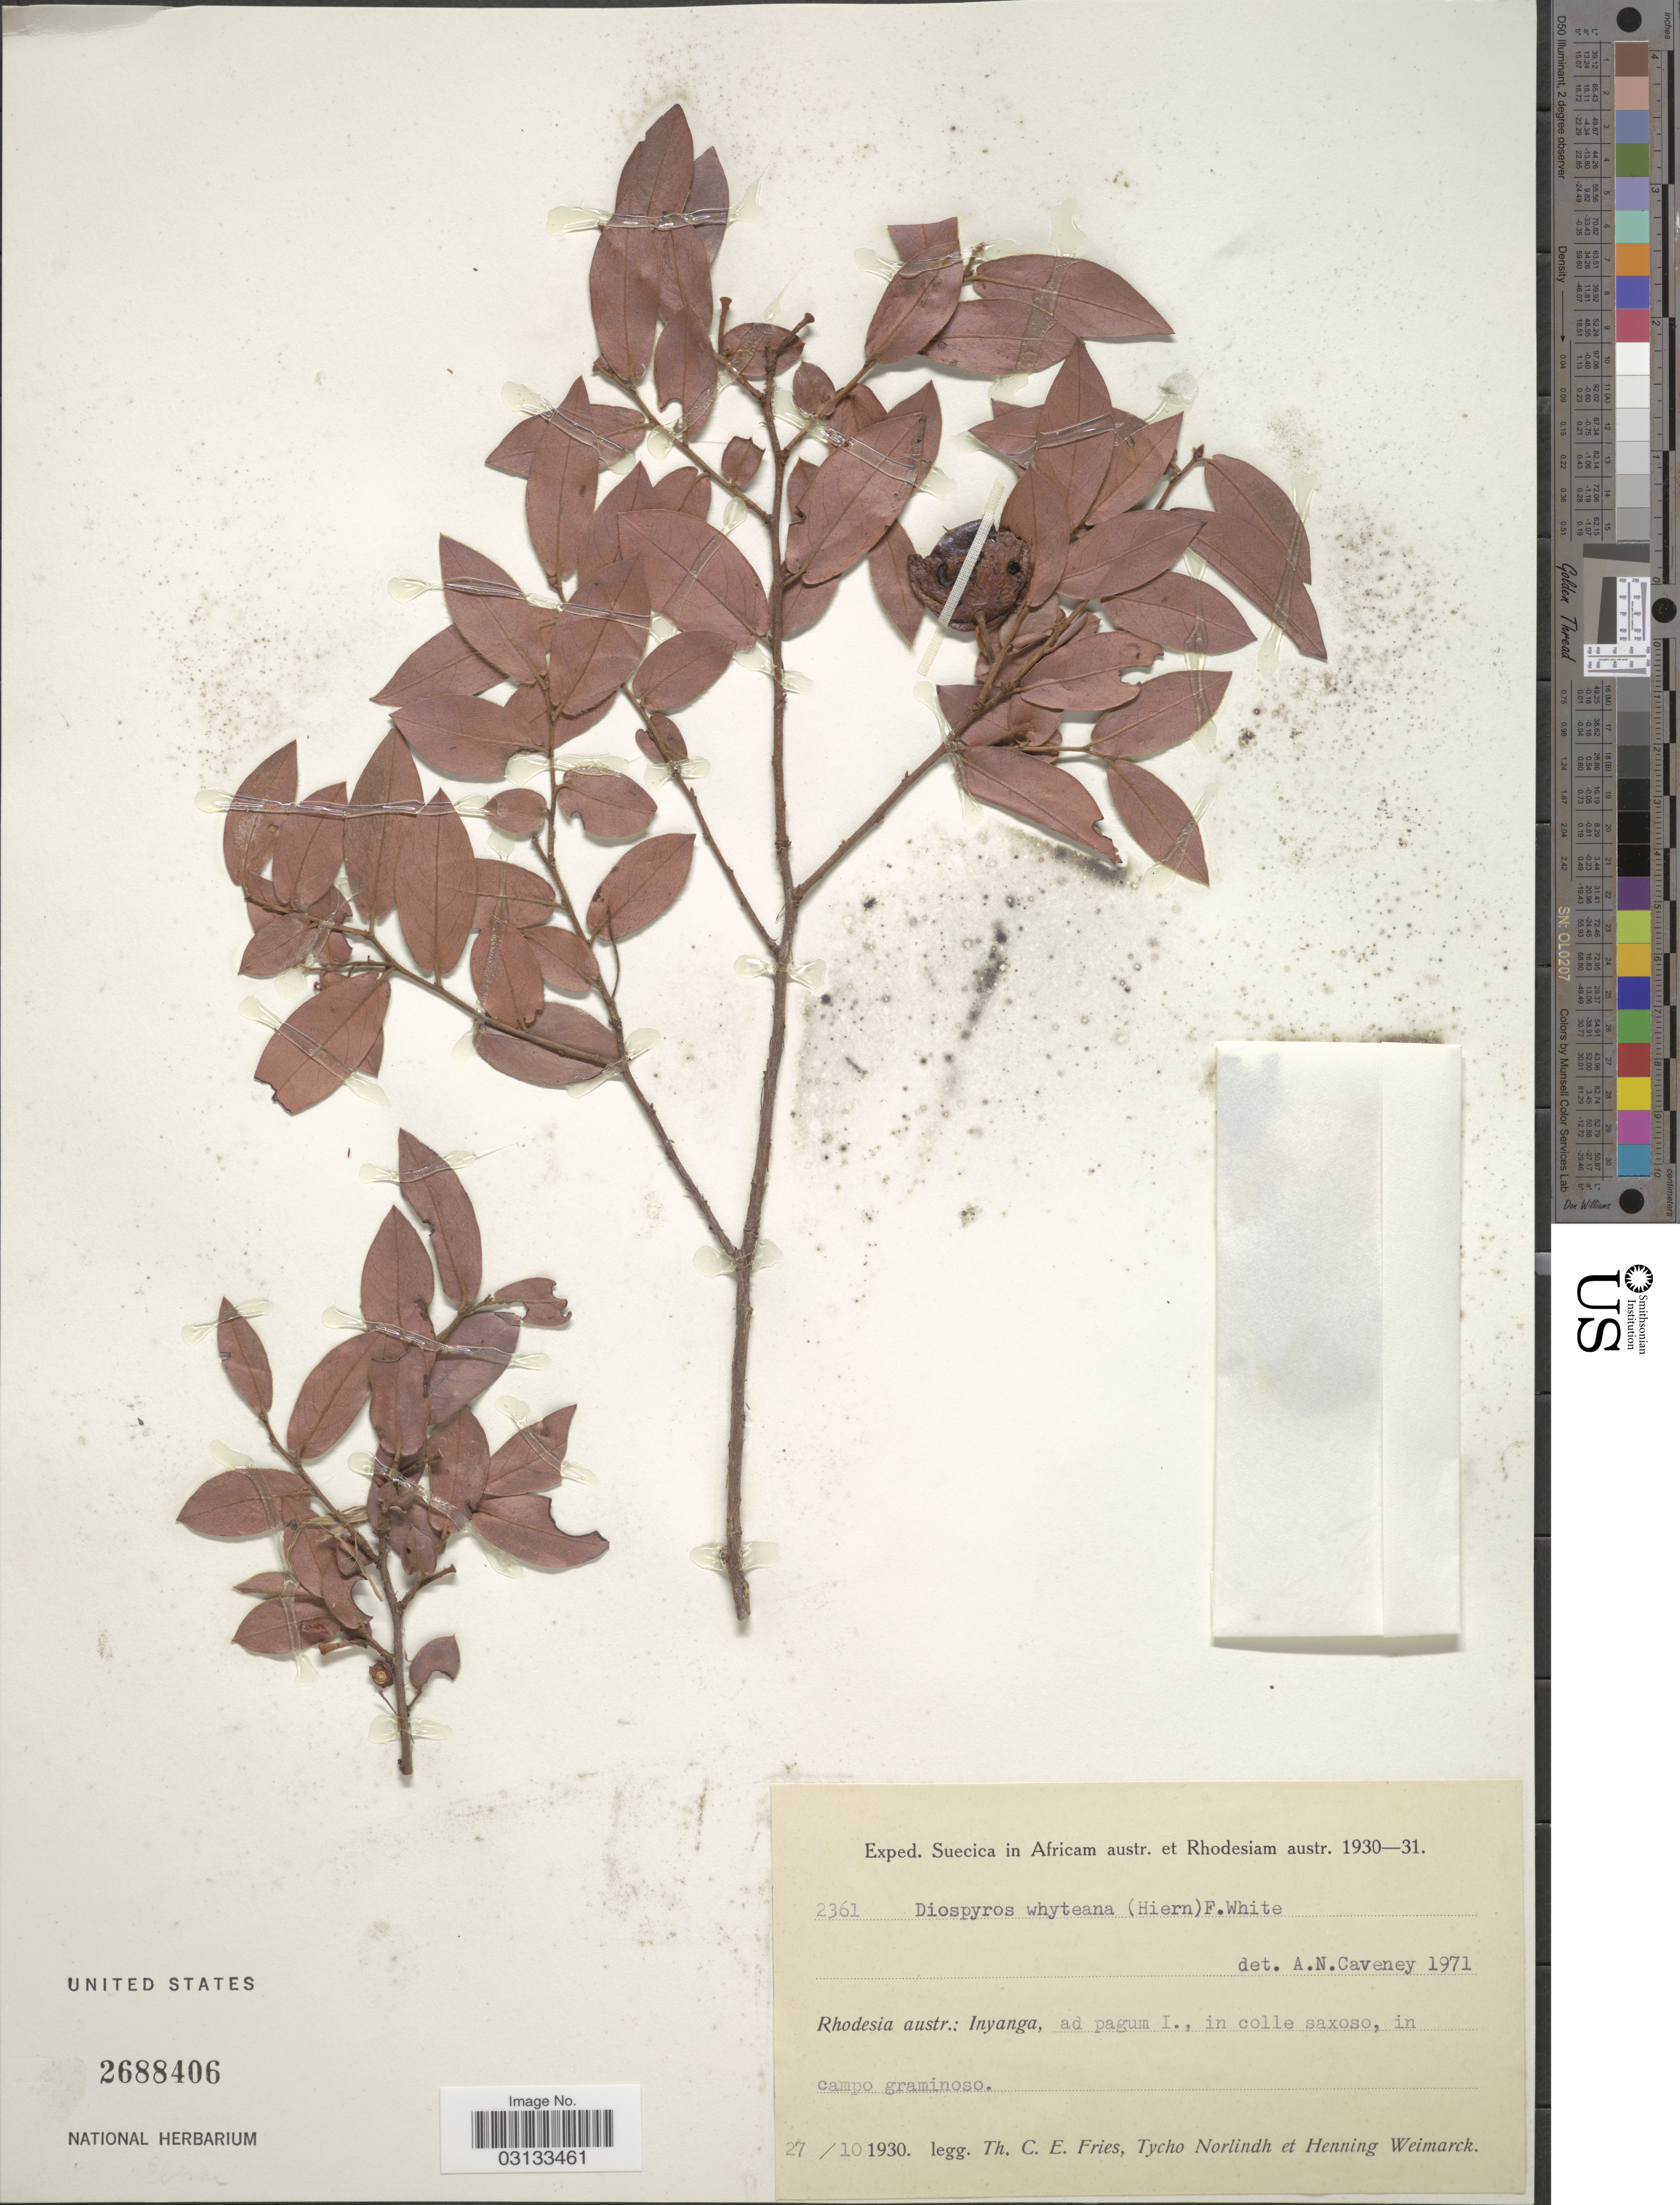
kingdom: Plantae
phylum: Tracheophyta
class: Magnoliopsida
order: Ericales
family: Ebenaceae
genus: Diospyros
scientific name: Diospyros whyteana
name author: (Hiern) F. White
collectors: T. C. E. Fries, N. T. Norlindh & H. Weimarck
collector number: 2361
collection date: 1930-10-27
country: Zimbabwe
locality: Rhodesia austr.: Inyanga, ad pagum I., in colle saxoso, in campo graminoso.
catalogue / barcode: US 2688406